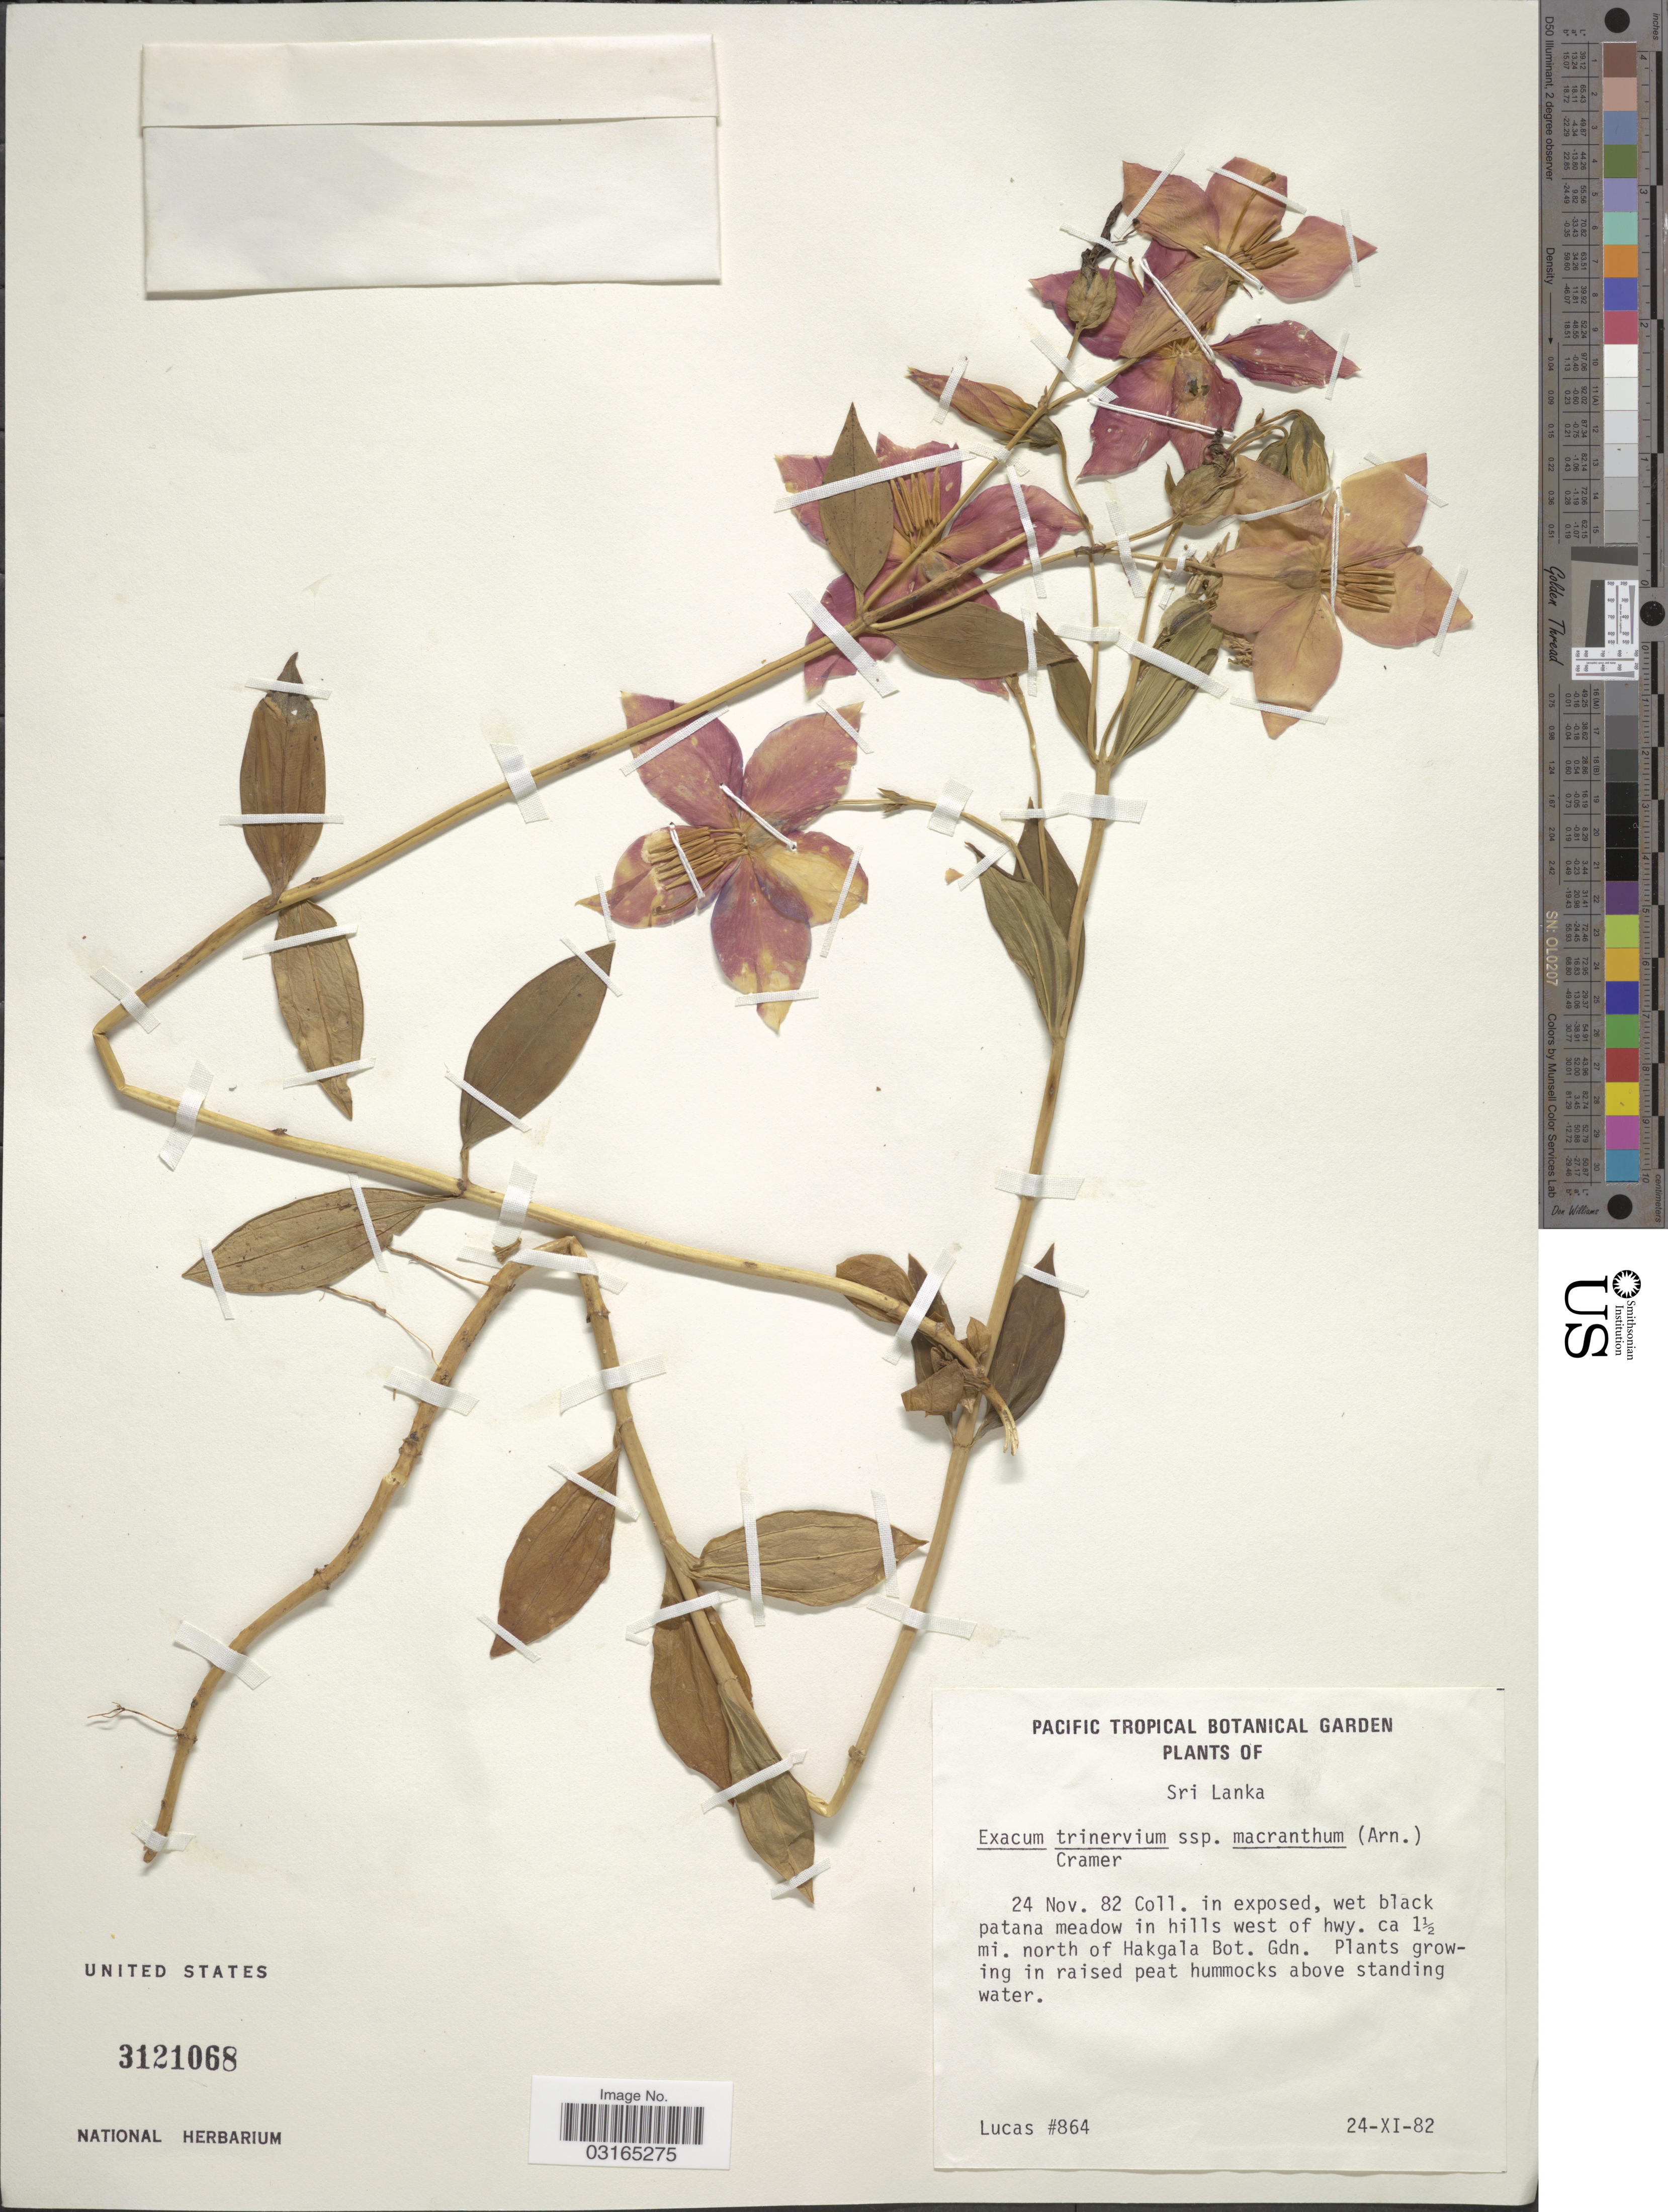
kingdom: Plantae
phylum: Tracheophyta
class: Magnoliopsida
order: Gentianales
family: Gentianaceae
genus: Exacum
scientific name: Exacum macranthum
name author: Arn. ex Griseb.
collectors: Lucas, --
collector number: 864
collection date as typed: Transcribed d/m/y: 24/11/82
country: Sri Lanka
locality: In hills west of hwy. ca. 1½ mi. north of Hakgala Bot. Gdn.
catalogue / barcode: US 3121068